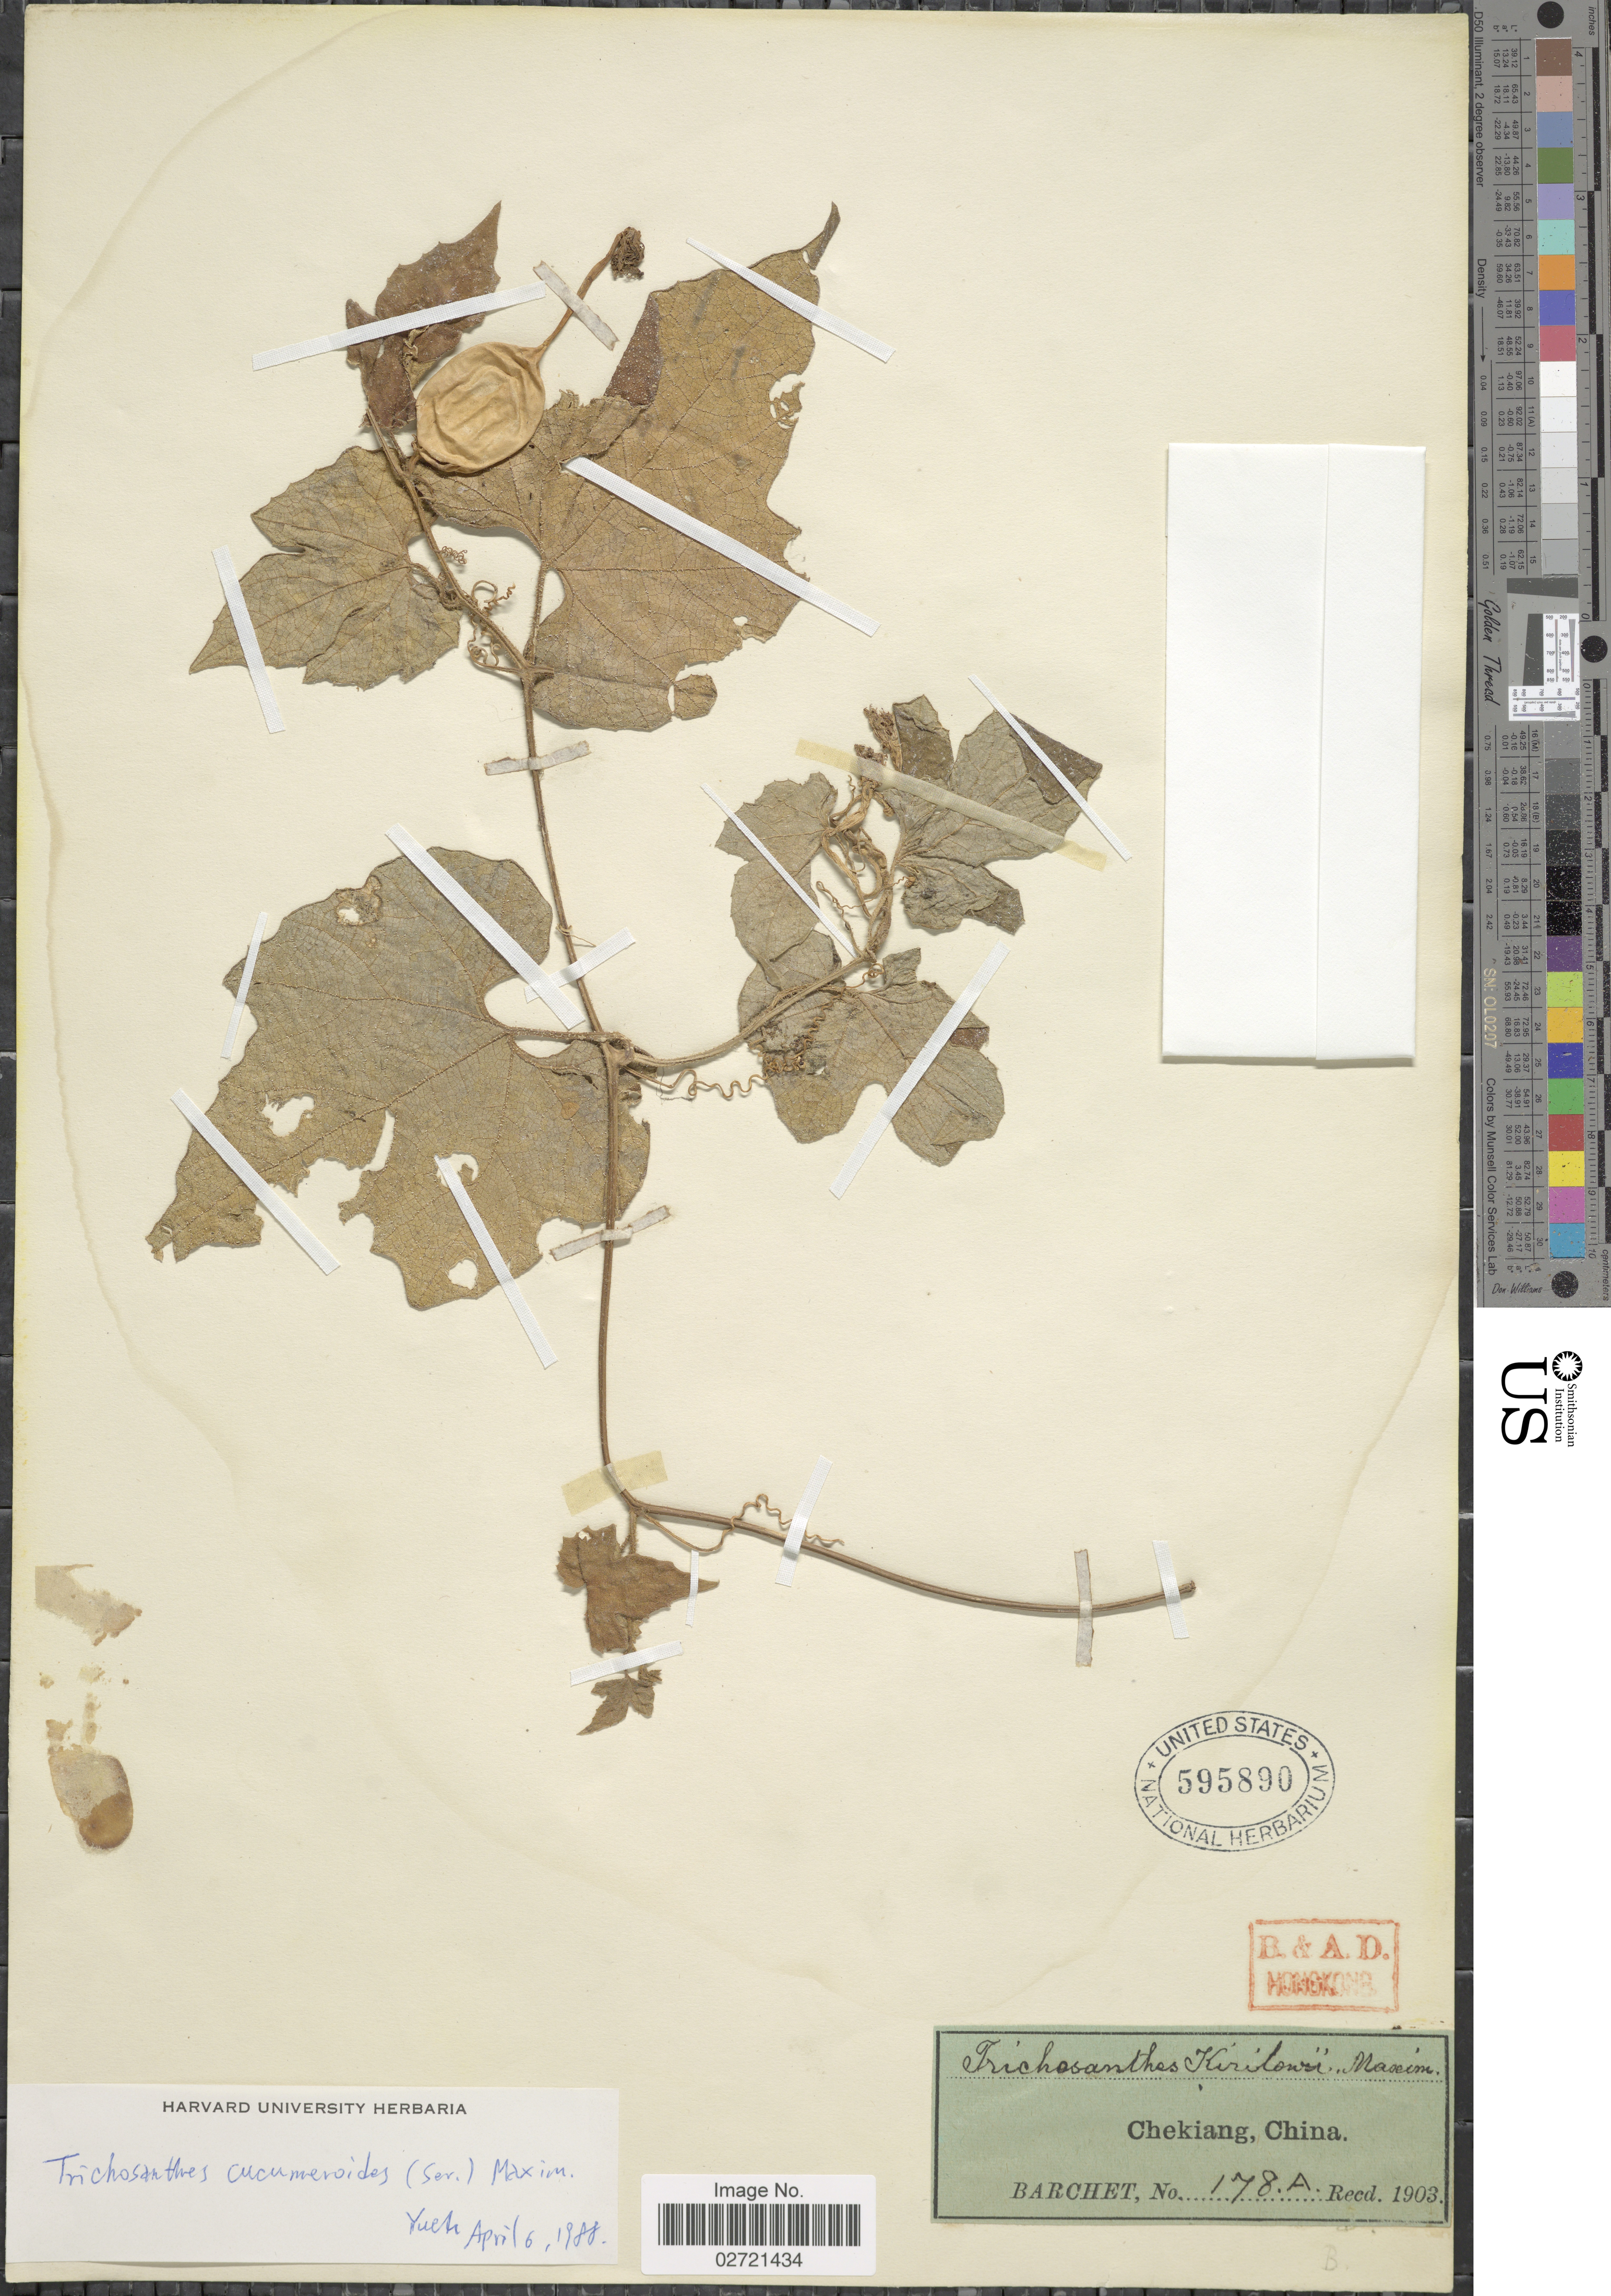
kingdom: Plantae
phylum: Tracheophyta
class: Magnoliopsida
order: Cucurbitales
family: Cucurbitaceae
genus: Trichosanthes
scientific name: Trichosanthes cucumeroides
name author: (Ser.) Maxim. ex Franch. & Sav.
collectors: Barchet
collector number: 178A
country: China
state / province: Zhejiang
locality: Chekiang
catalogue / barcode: US 595890